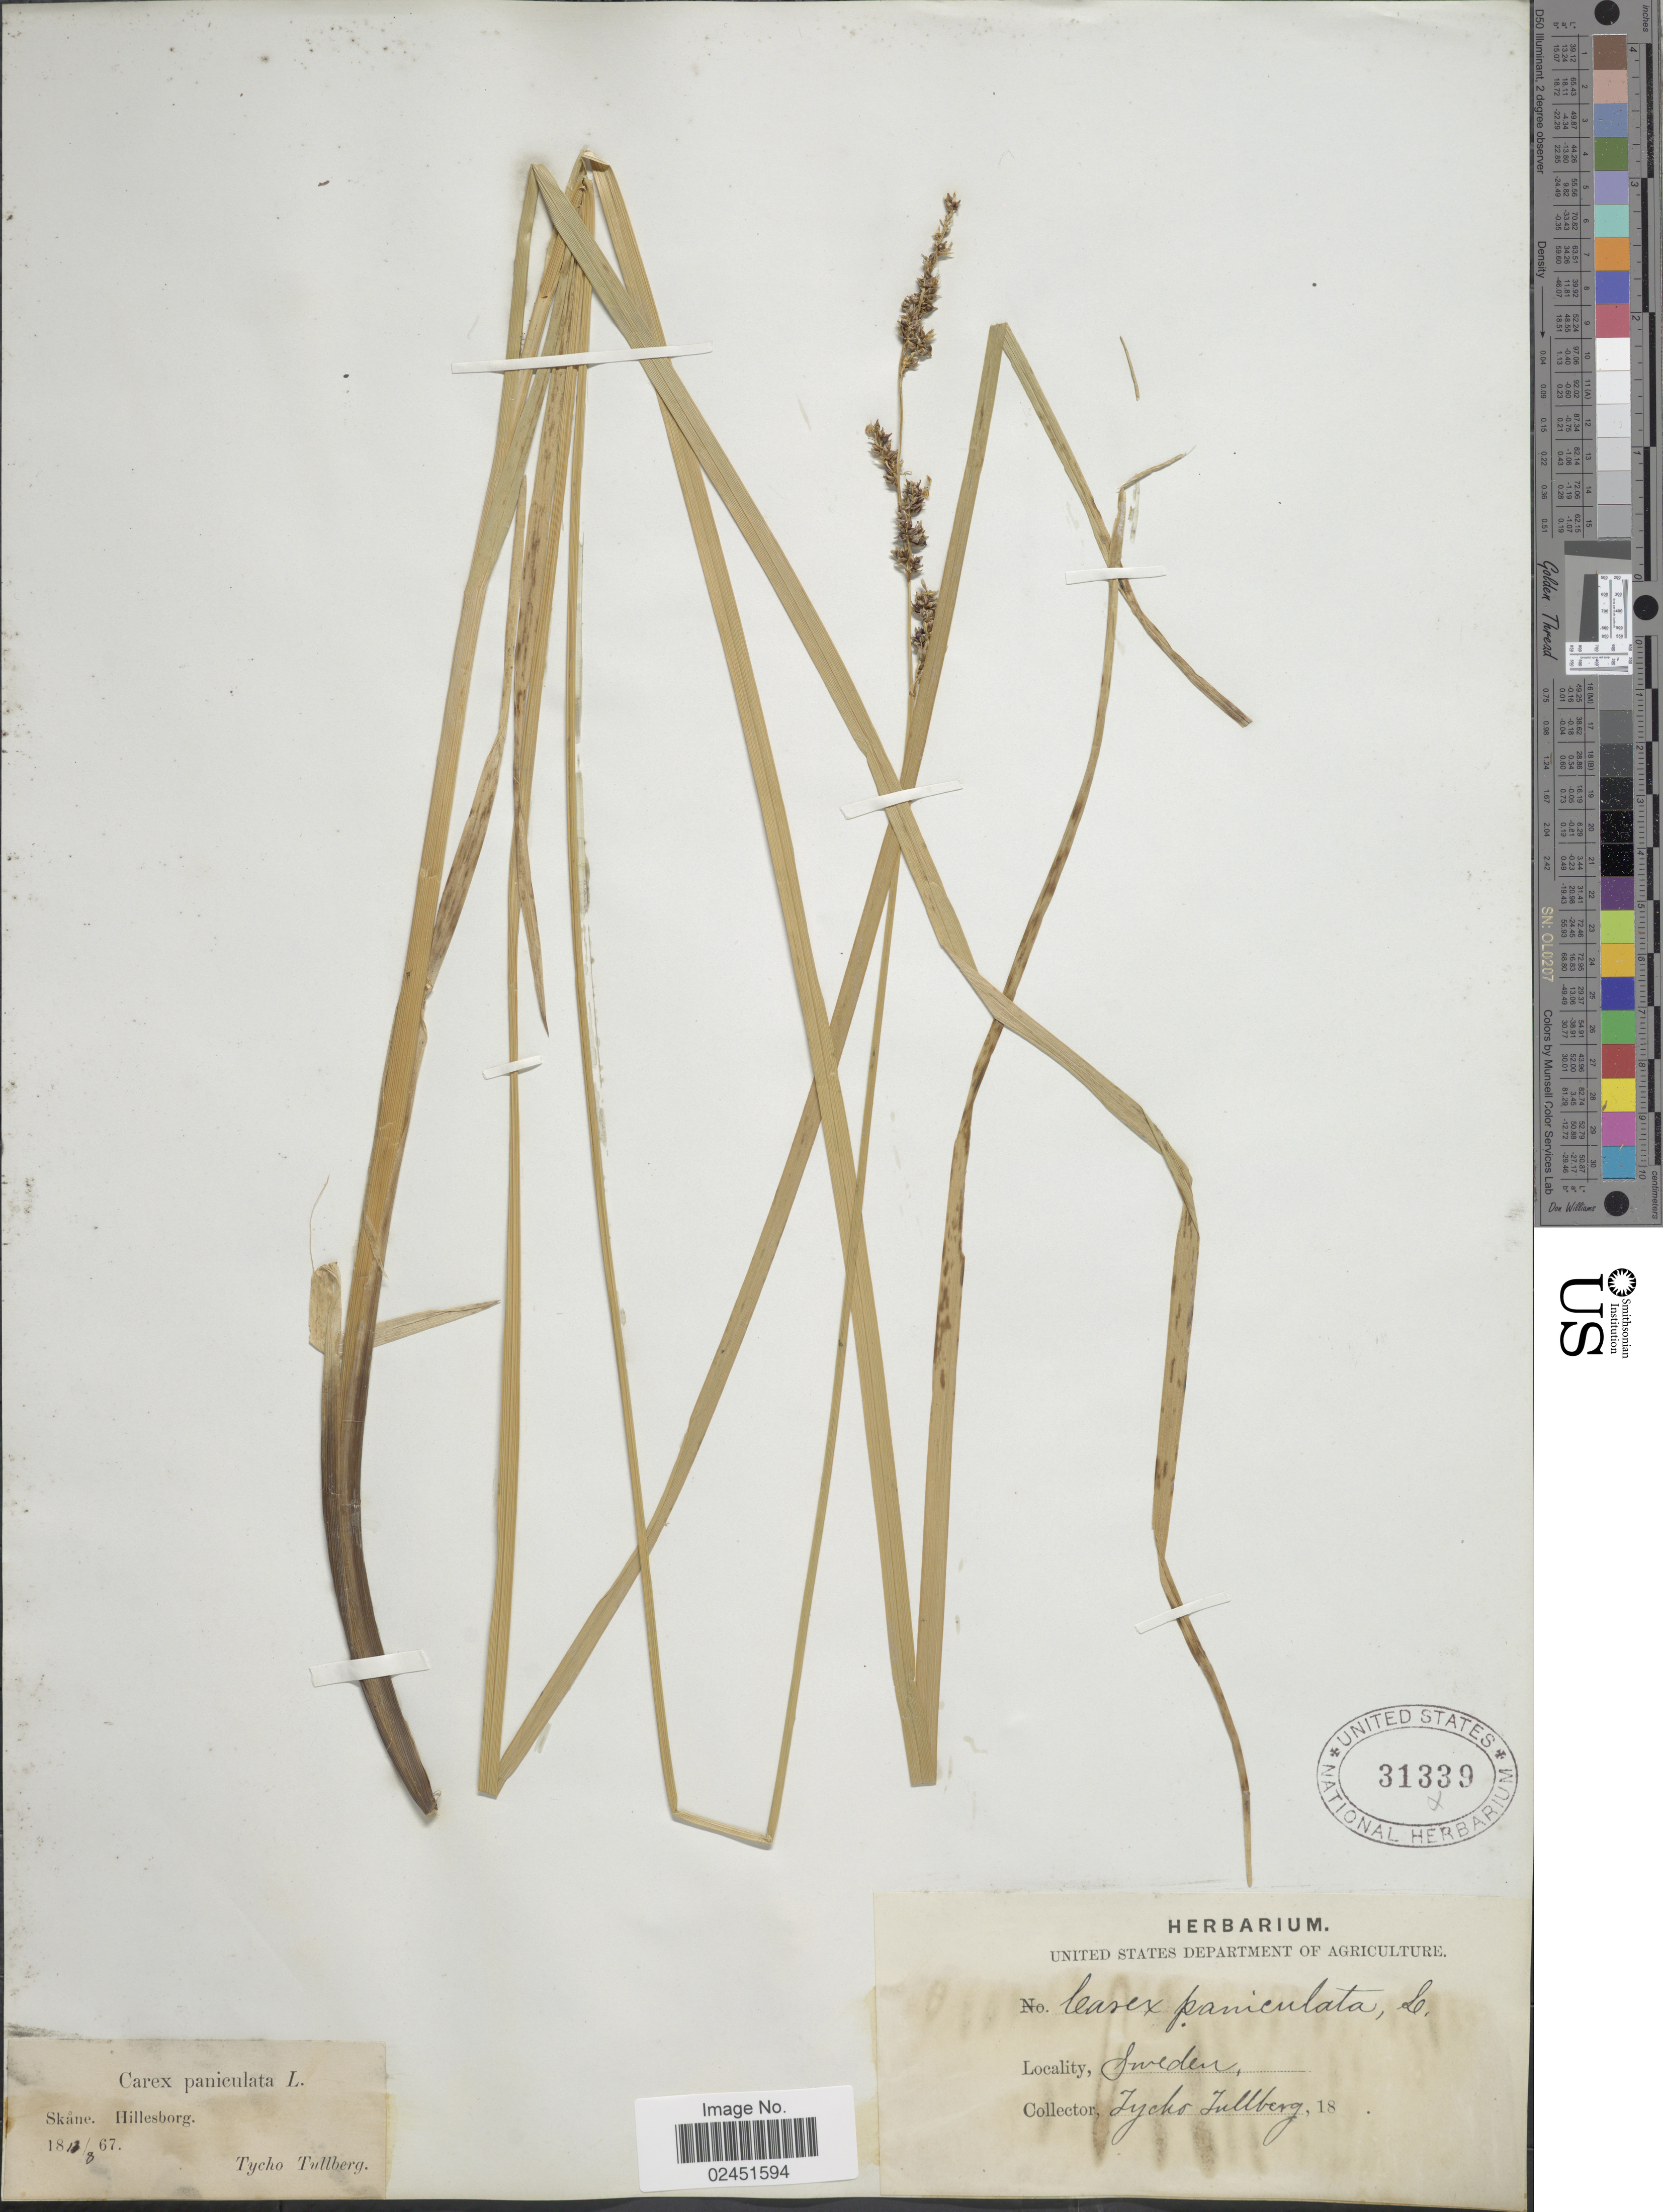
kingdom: Plantae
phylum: Tracheophyta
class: Liliopsida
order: Poales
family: Cyperaceae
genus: Carex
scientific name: Carex paniculata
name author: L.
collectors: T. Tullberg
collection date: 1867-08-13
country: Sweden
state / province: Skåne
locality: Hillesborg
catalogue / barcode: US 31339